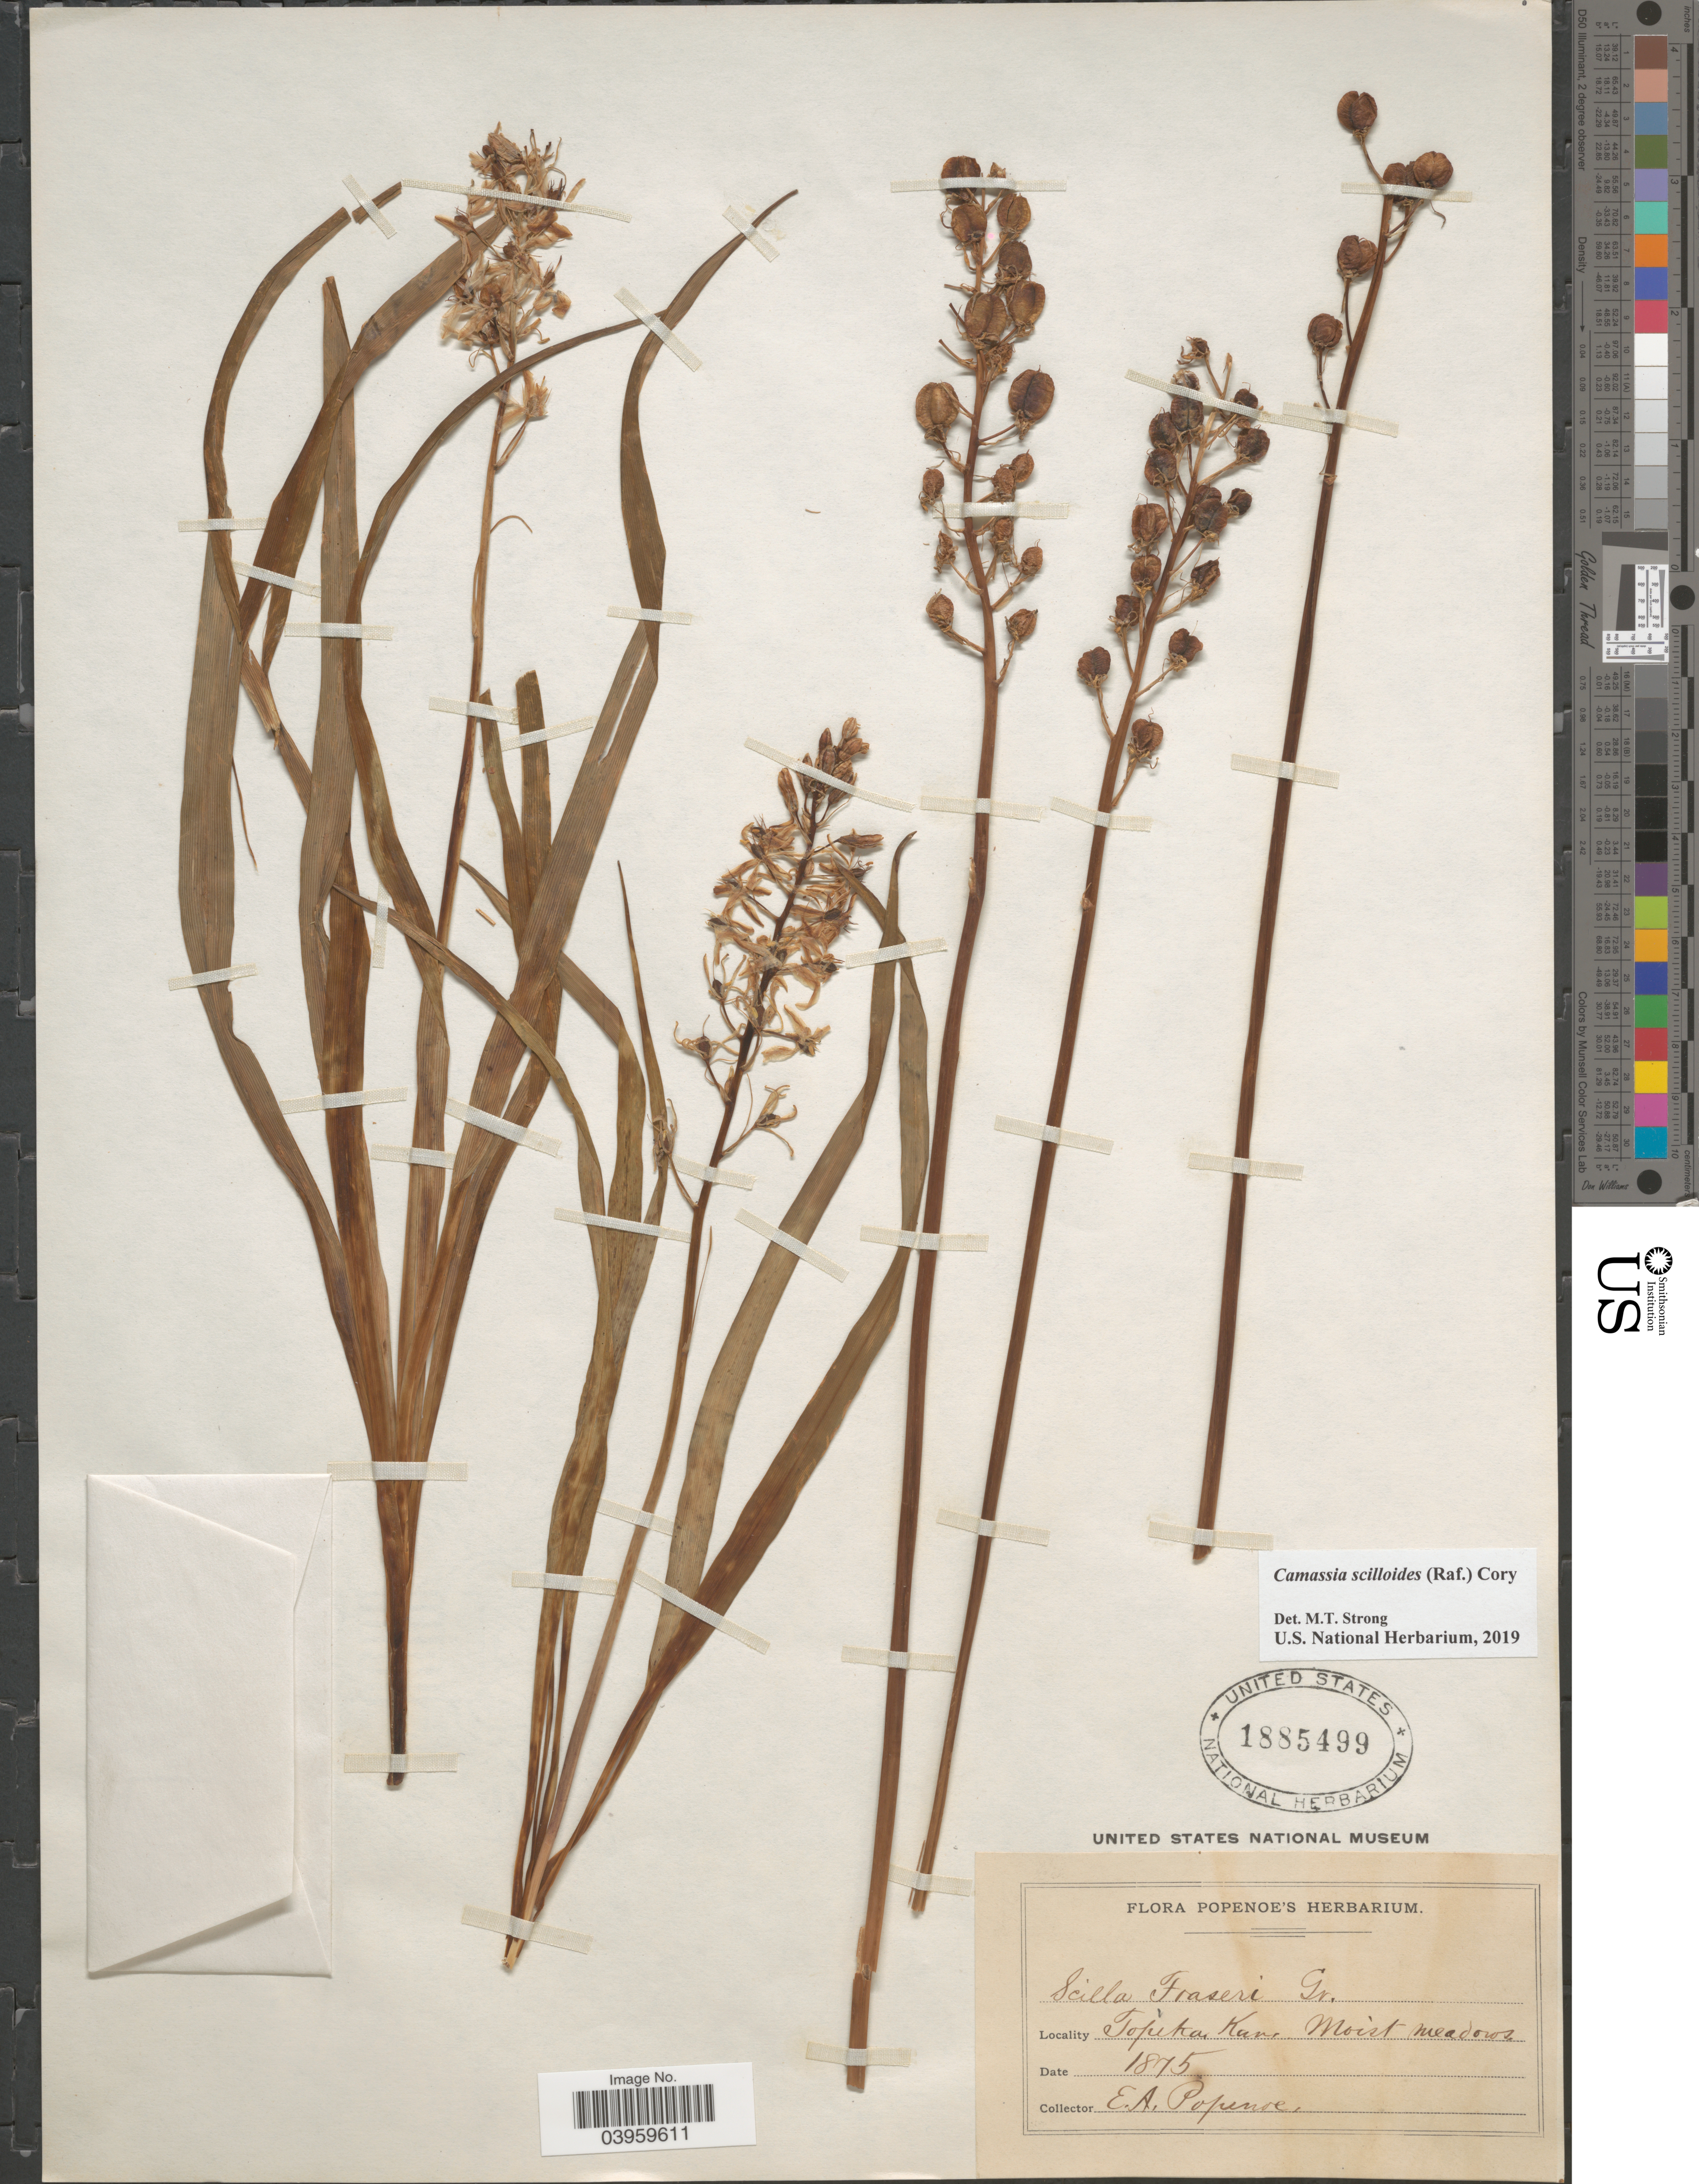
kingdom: Plantae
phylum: Tracheophyta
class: Liliopsida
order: Asparagales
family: Asparagaceae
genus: Camassia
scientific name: Camassia scilloides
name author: (Raf.) Cory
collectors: E. A. Popenoe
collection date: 1875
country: United States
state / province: Kansas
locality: Topeka Kan. Moist meadows.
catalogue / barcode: US 1885499